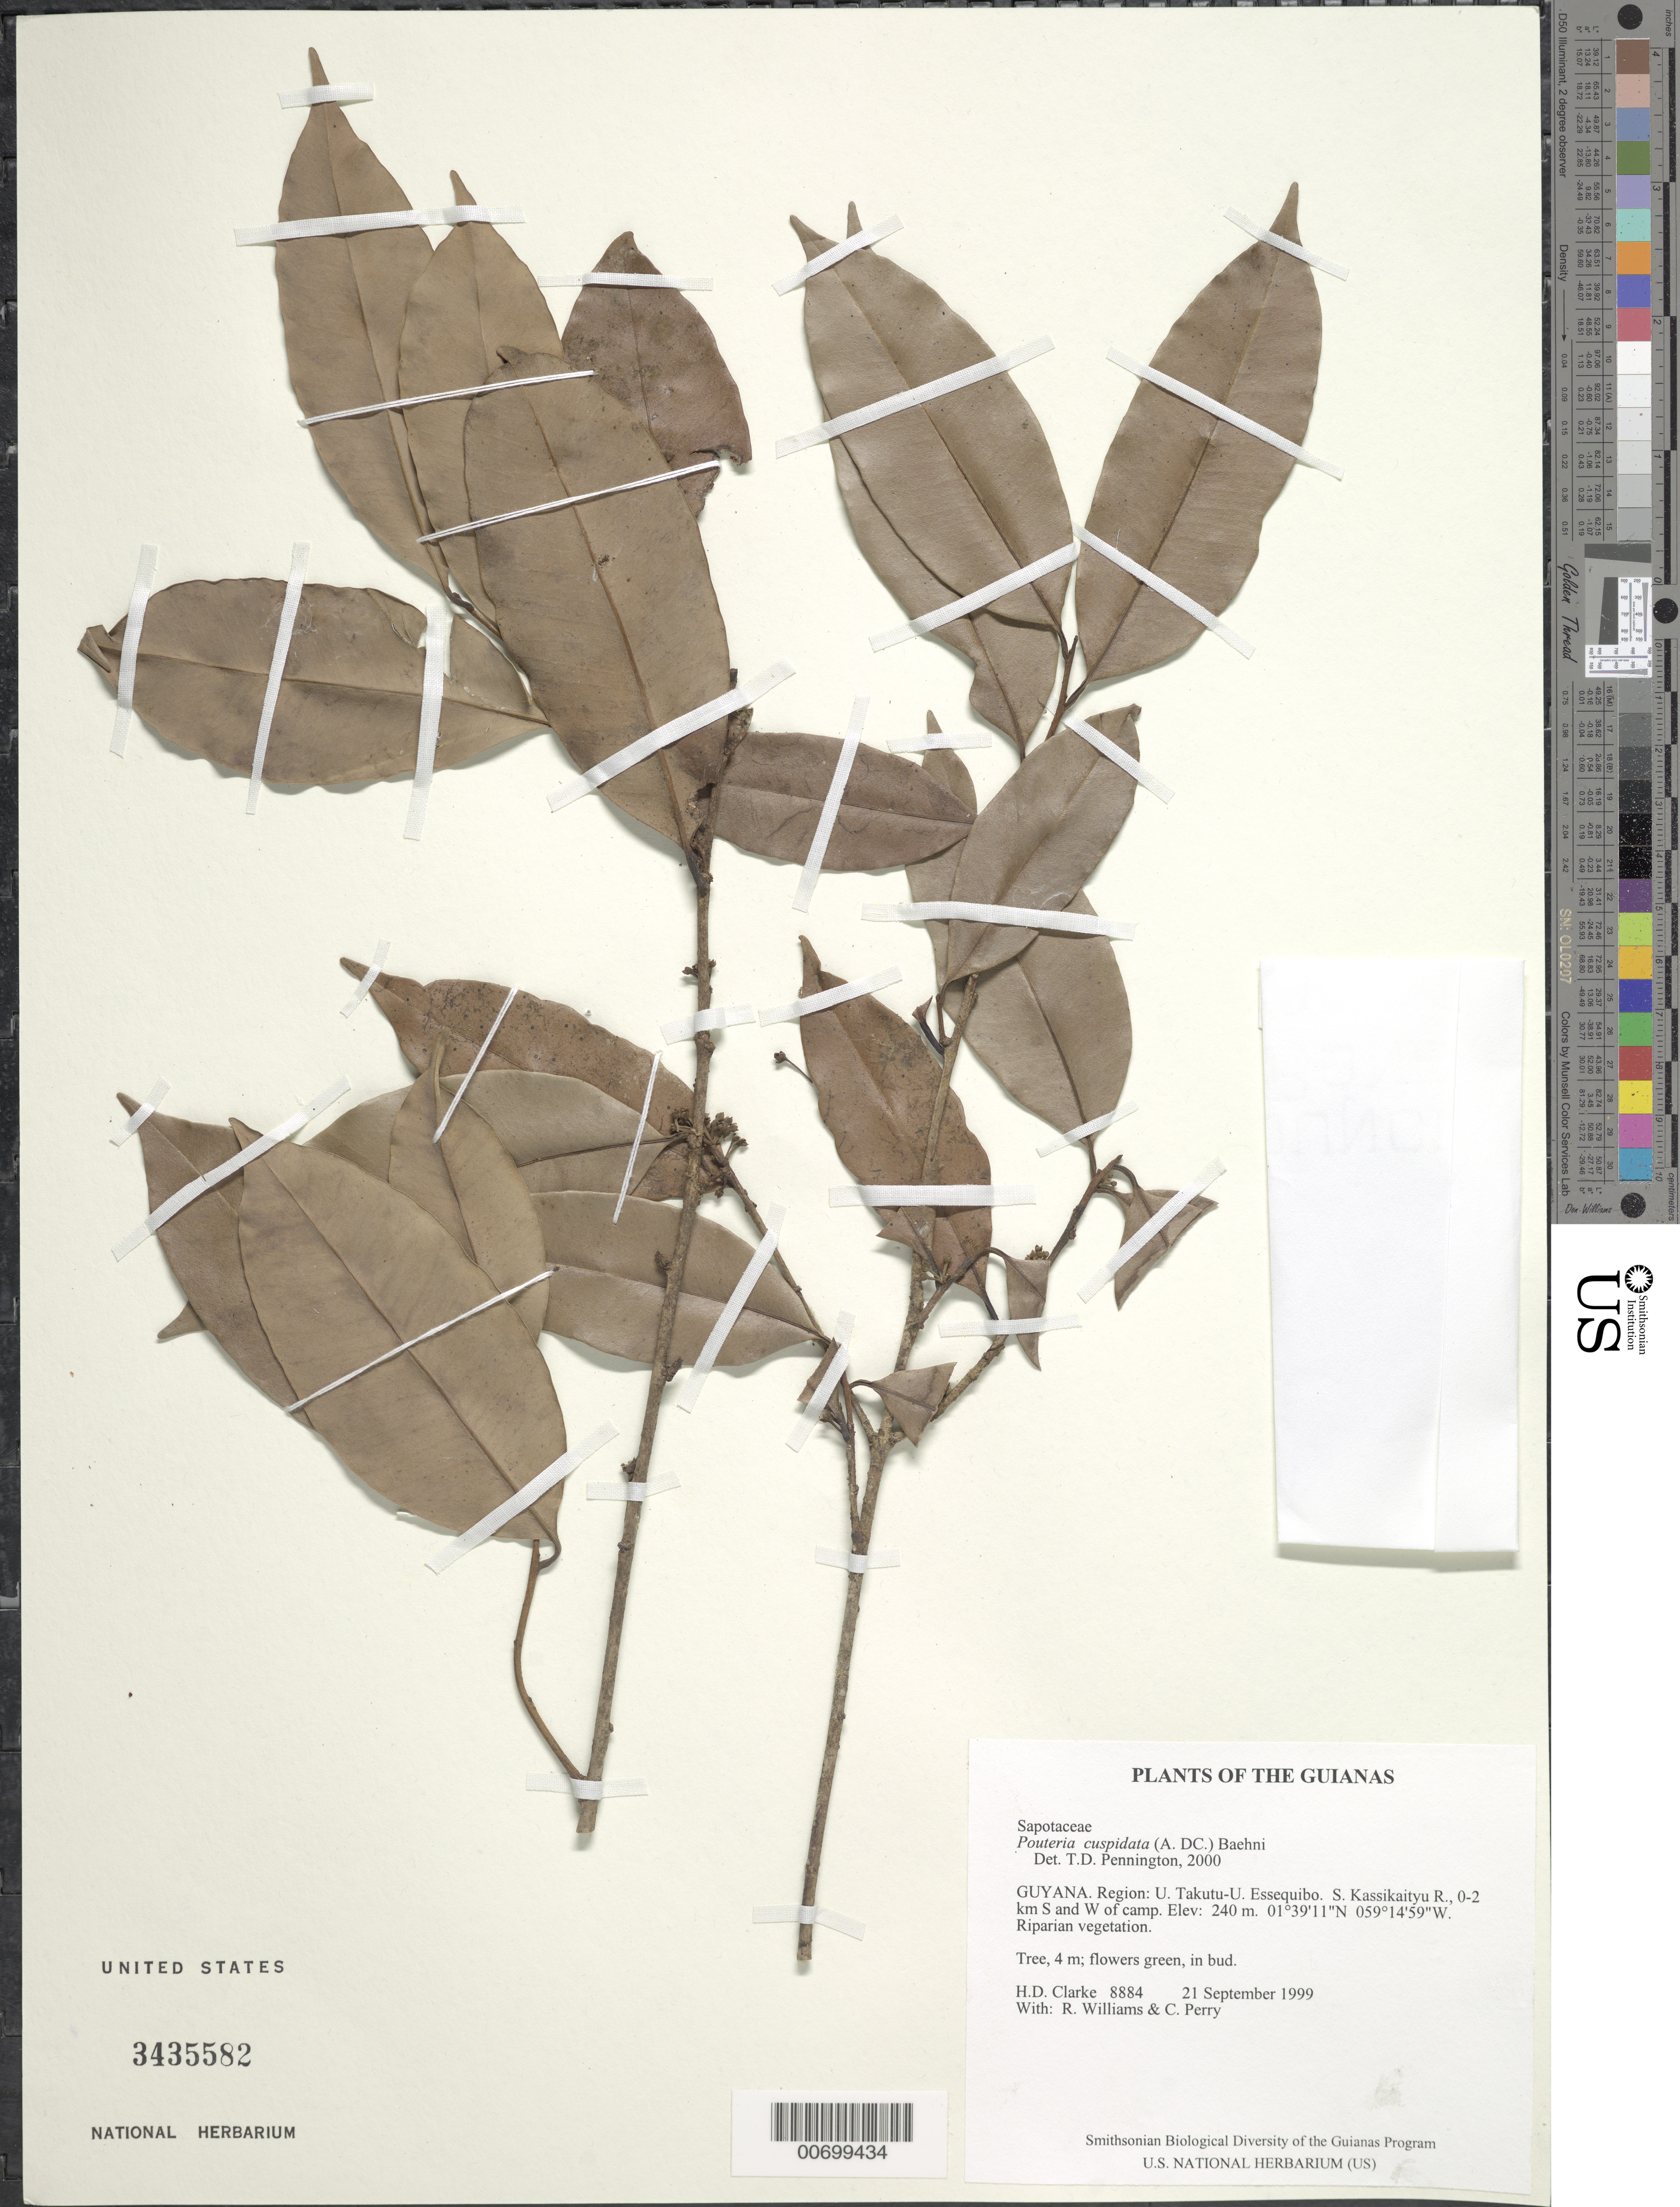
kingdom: Plantae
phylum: Tracheophyta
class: Magnoliopsida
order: Ericales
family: Sapotaceae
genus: Pouteria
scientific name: Pouteria cuspidata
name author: (A. DC.) Baehni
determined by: Pennington, T. D., (K)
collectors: H. D. Clarke, R. Williams & C. Perry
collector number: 8884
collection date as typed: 21 September 1999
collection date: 1999-09-21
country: Guyana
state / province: U. Takutu-U. Essequibo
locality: S. Kassikaityu R., 0-2 km S and W of camp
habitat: Riparian vegetation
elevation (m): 240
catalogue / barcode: US 3435582